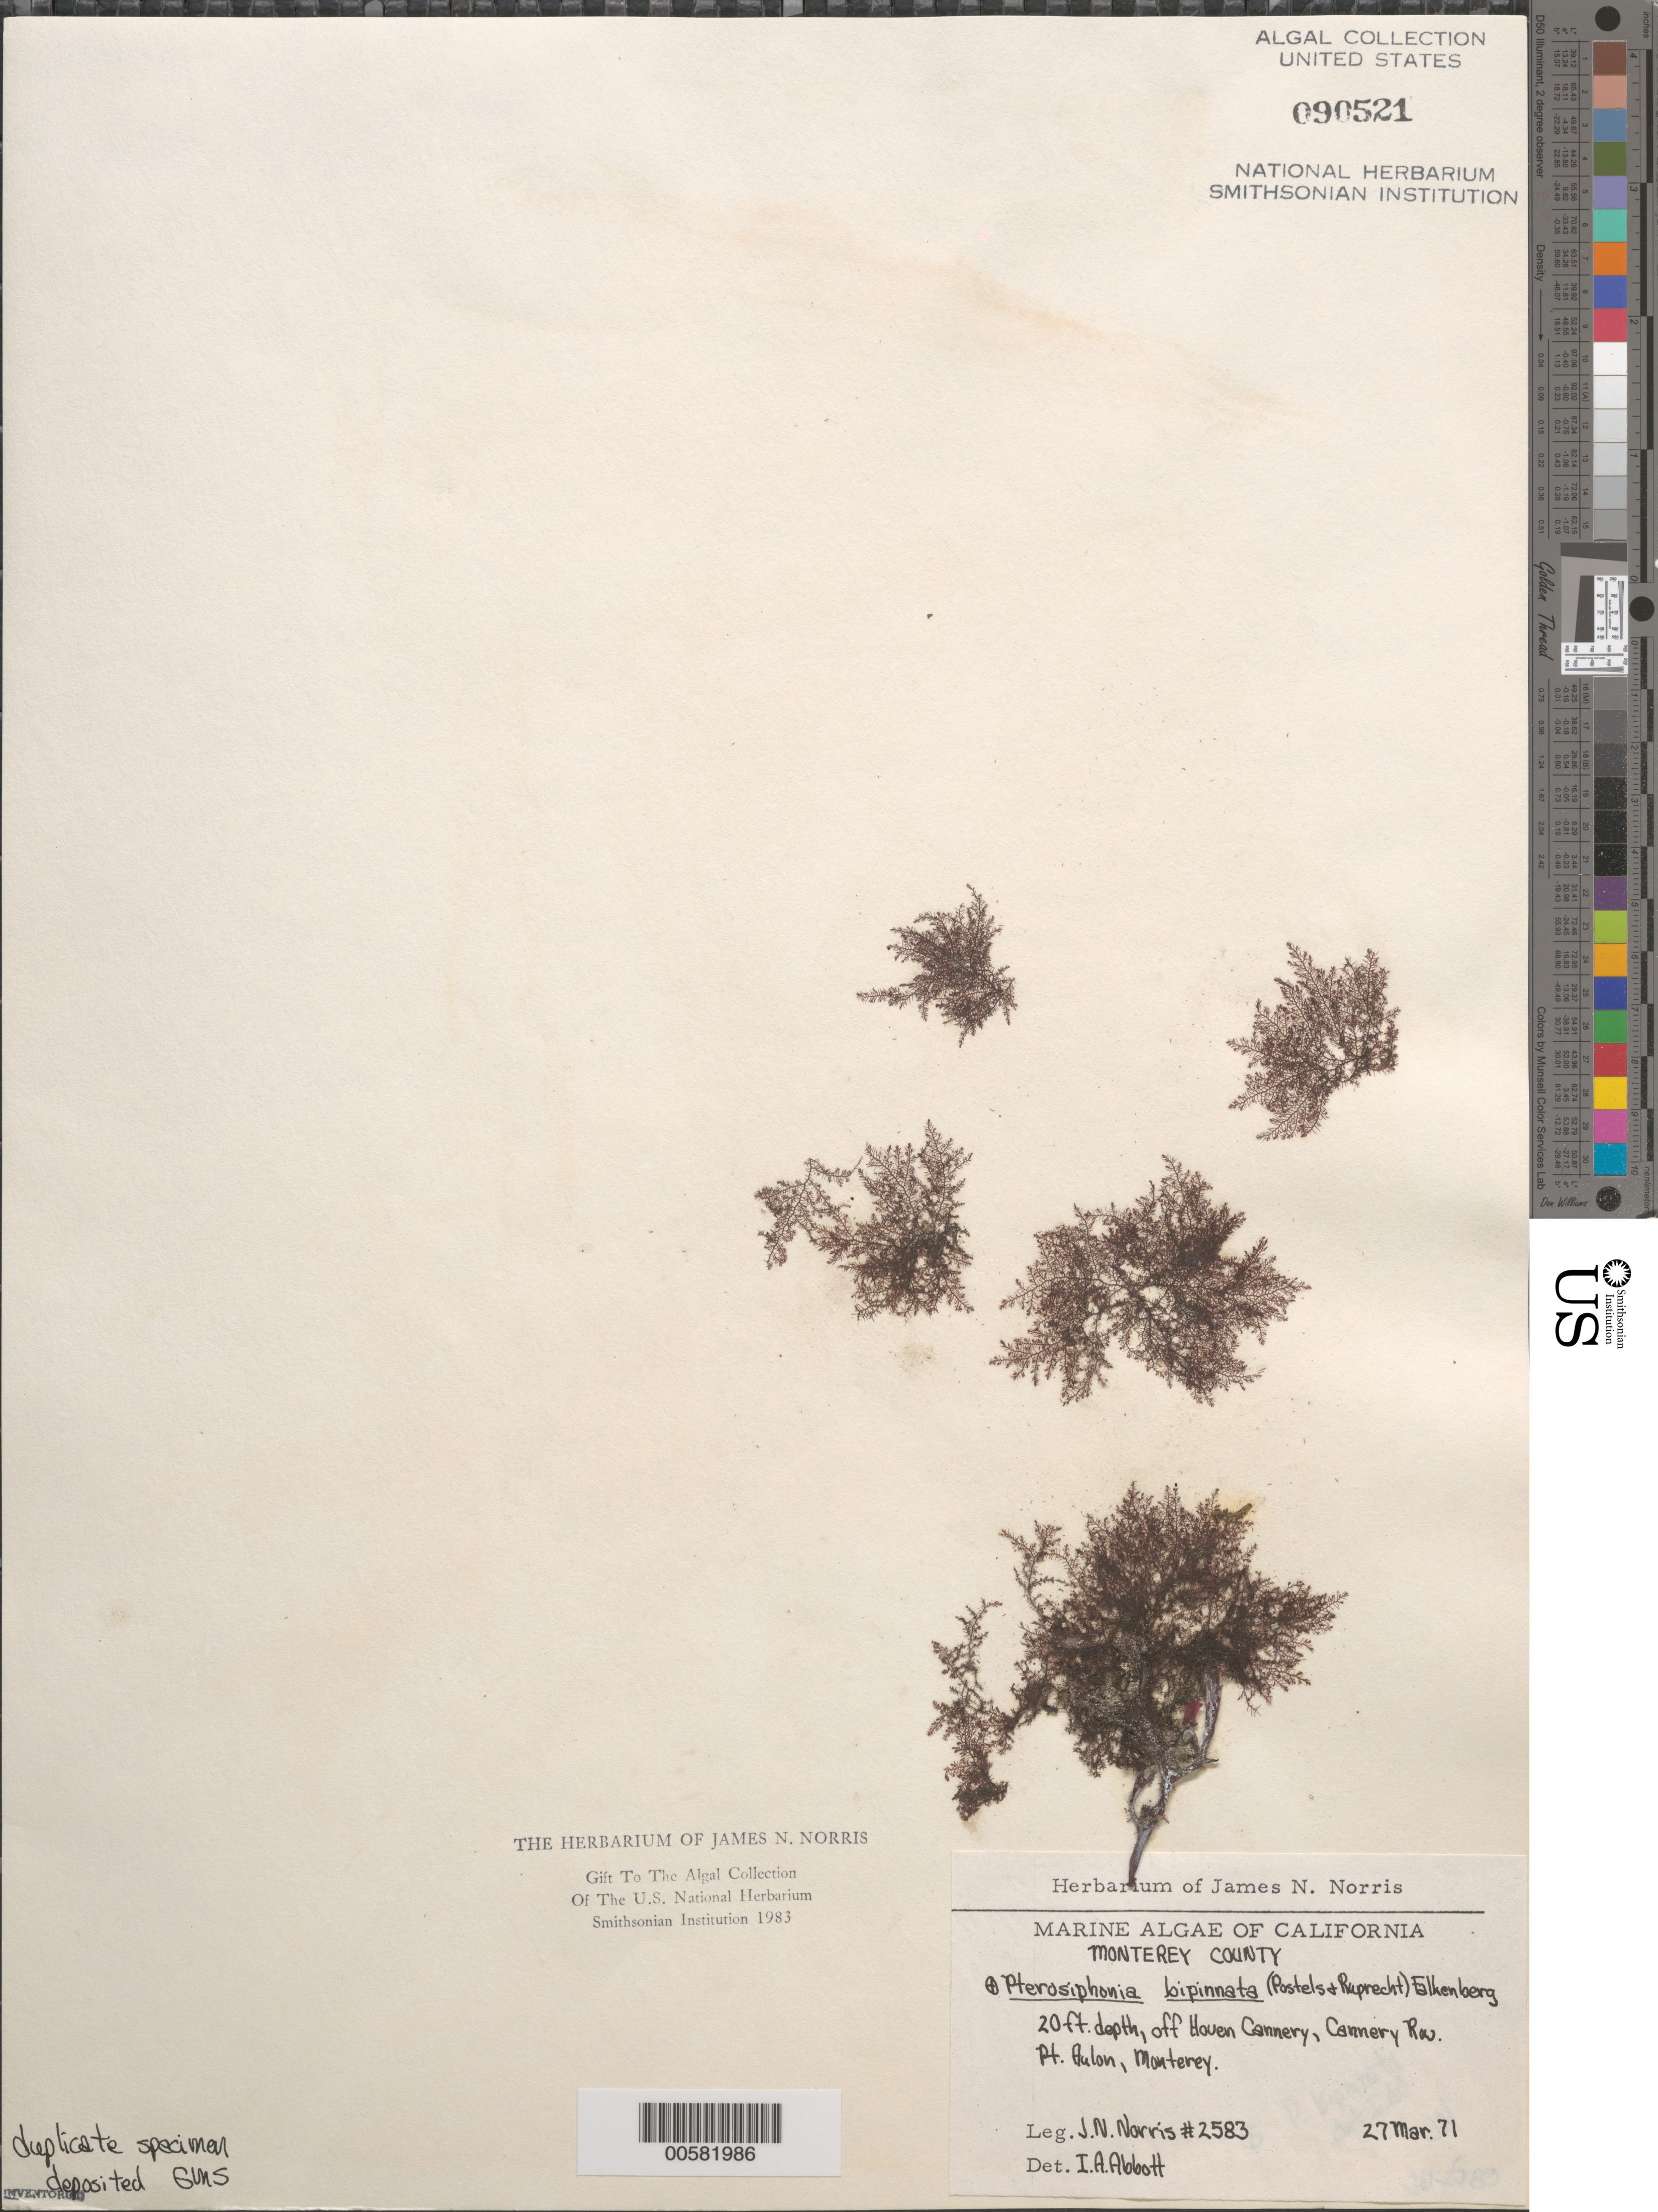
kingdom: Plantae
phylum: Rhodophyta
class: Florideophyceae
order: Ceramiales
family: Rhodomelaceae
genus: Savoiea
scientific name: Savoiea bipinnata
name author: (Postels & Rupr.) M.J. Wynne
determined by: Algae name updating Project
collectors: J. N. Norris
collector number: JN-2583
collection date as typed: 27 Mar 1971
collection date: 1971-03-27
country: United States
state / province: California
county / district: Monterey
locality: Cannery Row, Point Aulon, Monterey, off Hovden Cannery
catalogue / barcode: US 90521